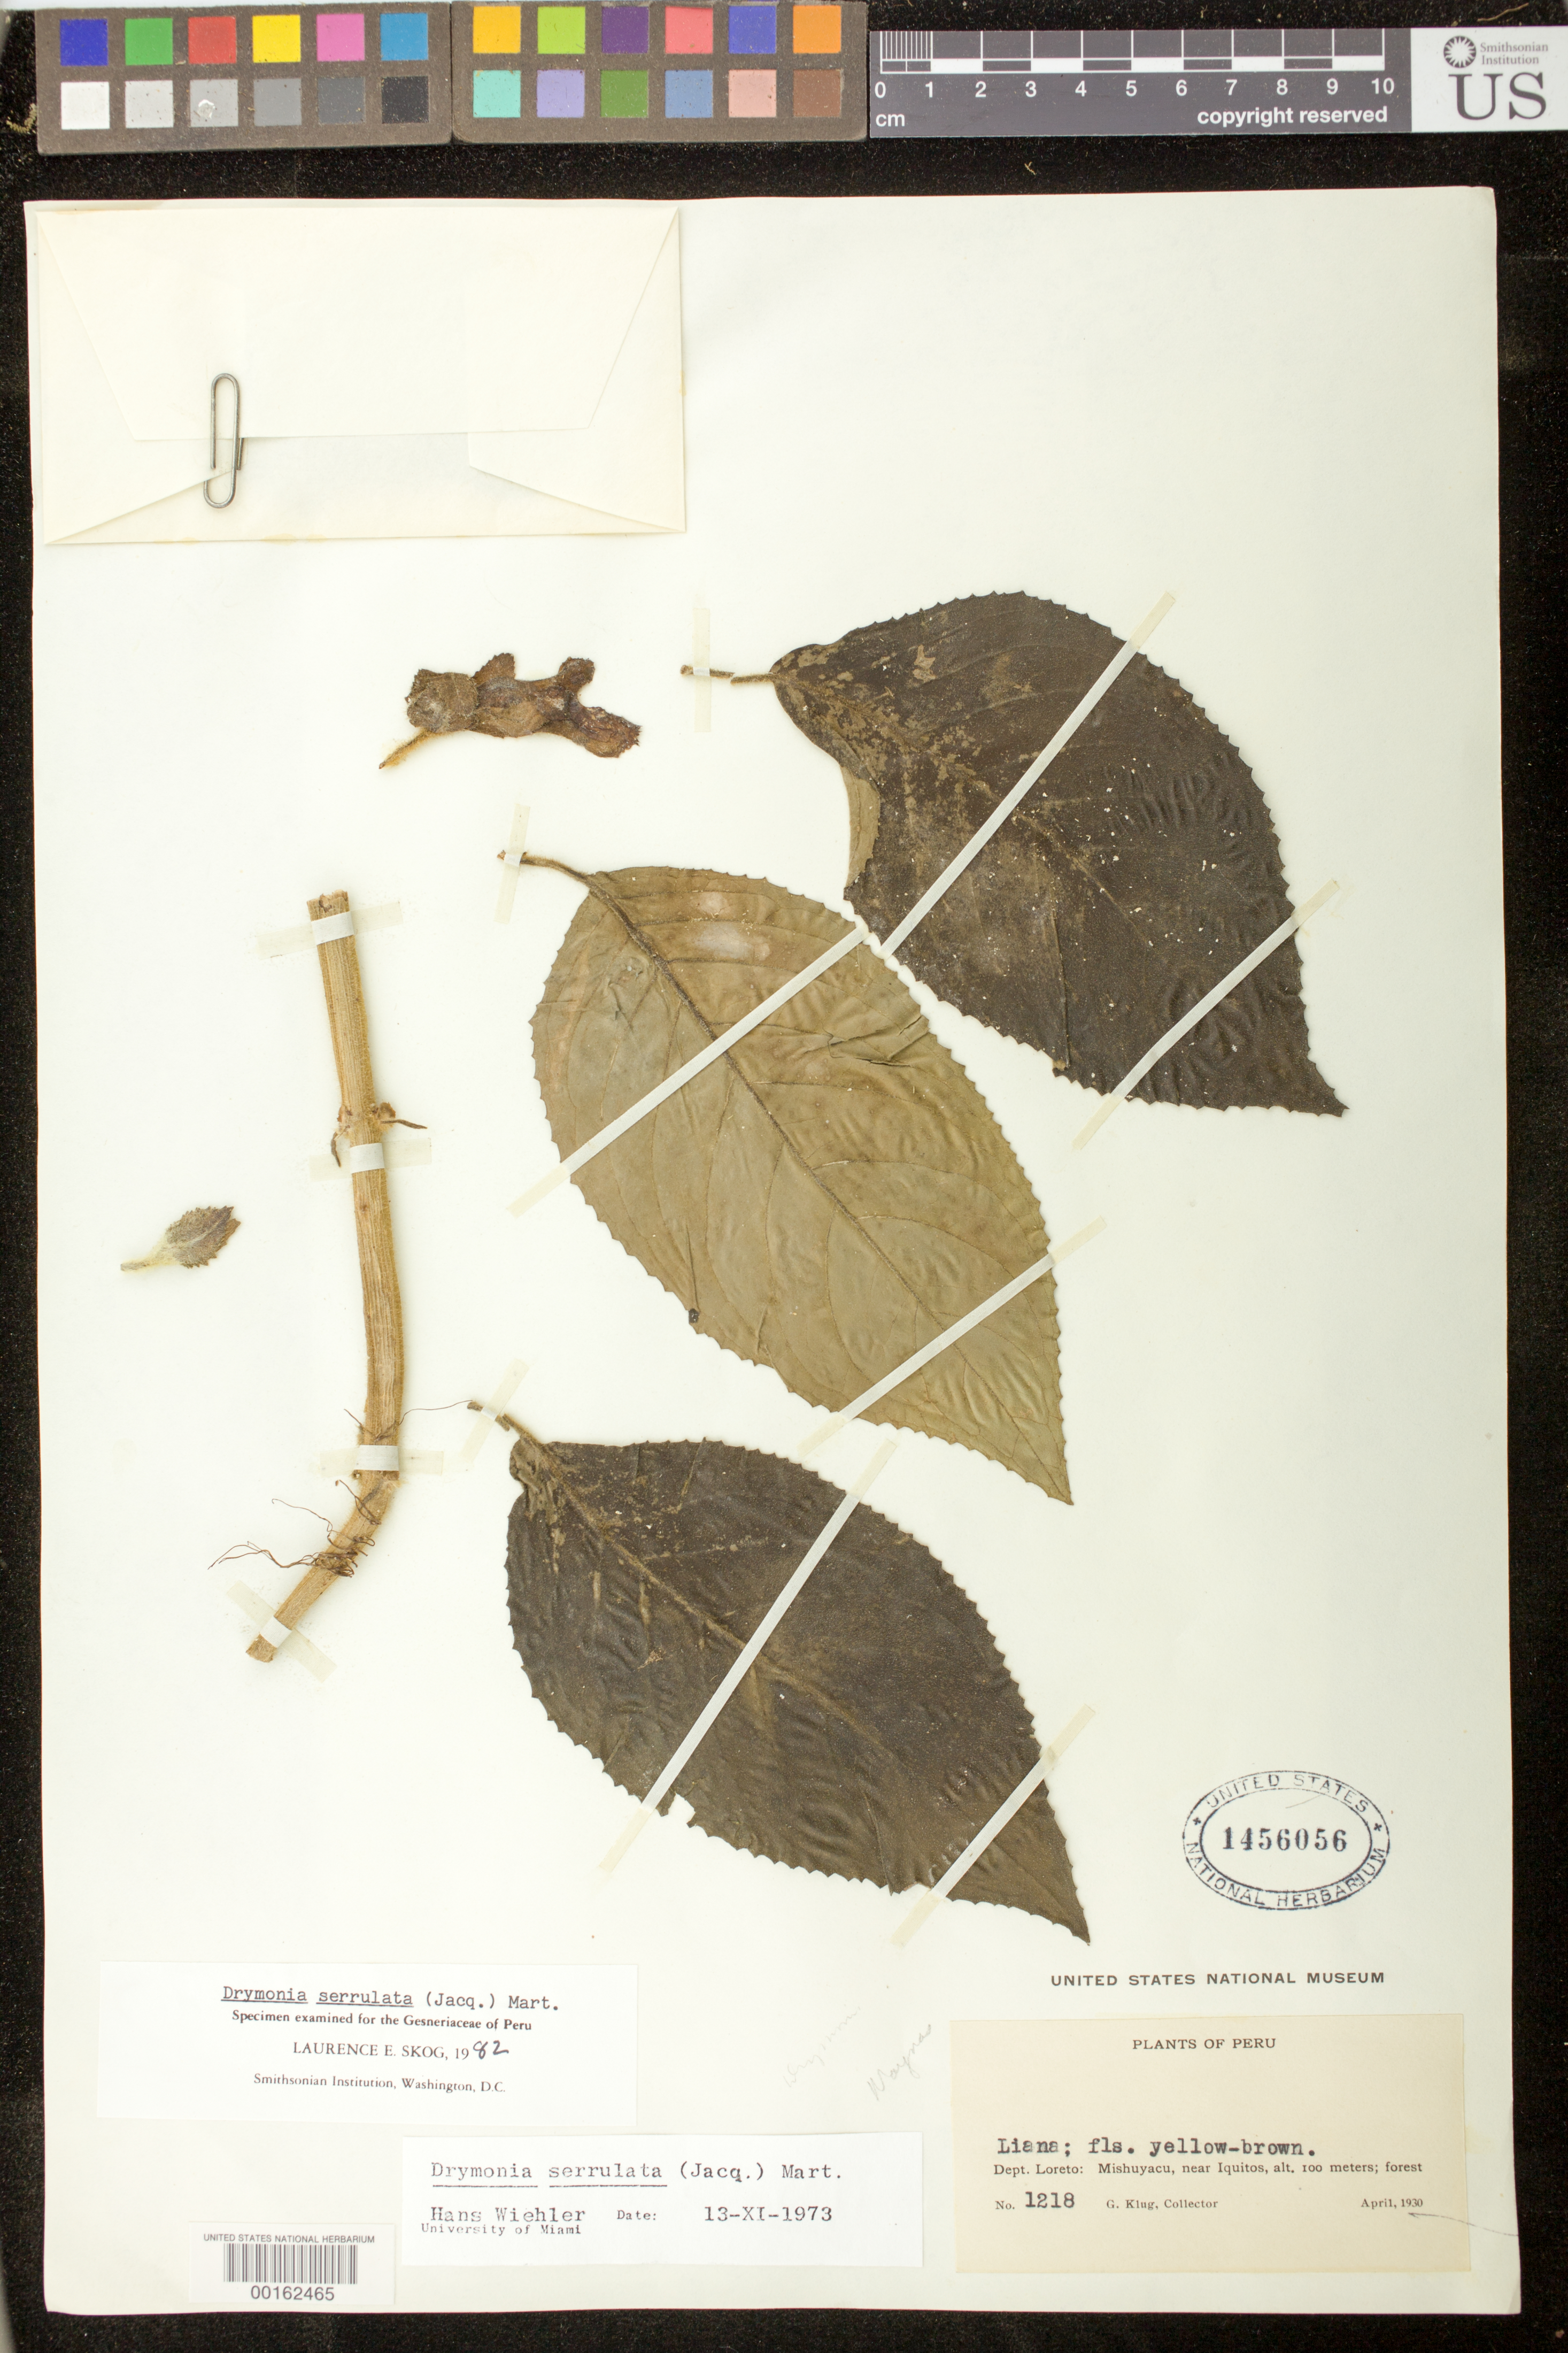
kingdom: Plantae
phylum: Tracheophyta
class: Magnoliopsida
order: Lamiales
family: Gesneriaceae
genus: Drymonia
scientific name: Drymonia serrulata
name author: (Jacq.) Mart.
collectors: G. Klug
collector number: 1218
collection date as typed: Apr 1930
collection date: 1930-04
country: Peru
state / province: Loreto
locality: Mishuyacu, near Iquitos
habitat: Forest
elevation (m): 100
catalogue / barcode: US 1456056